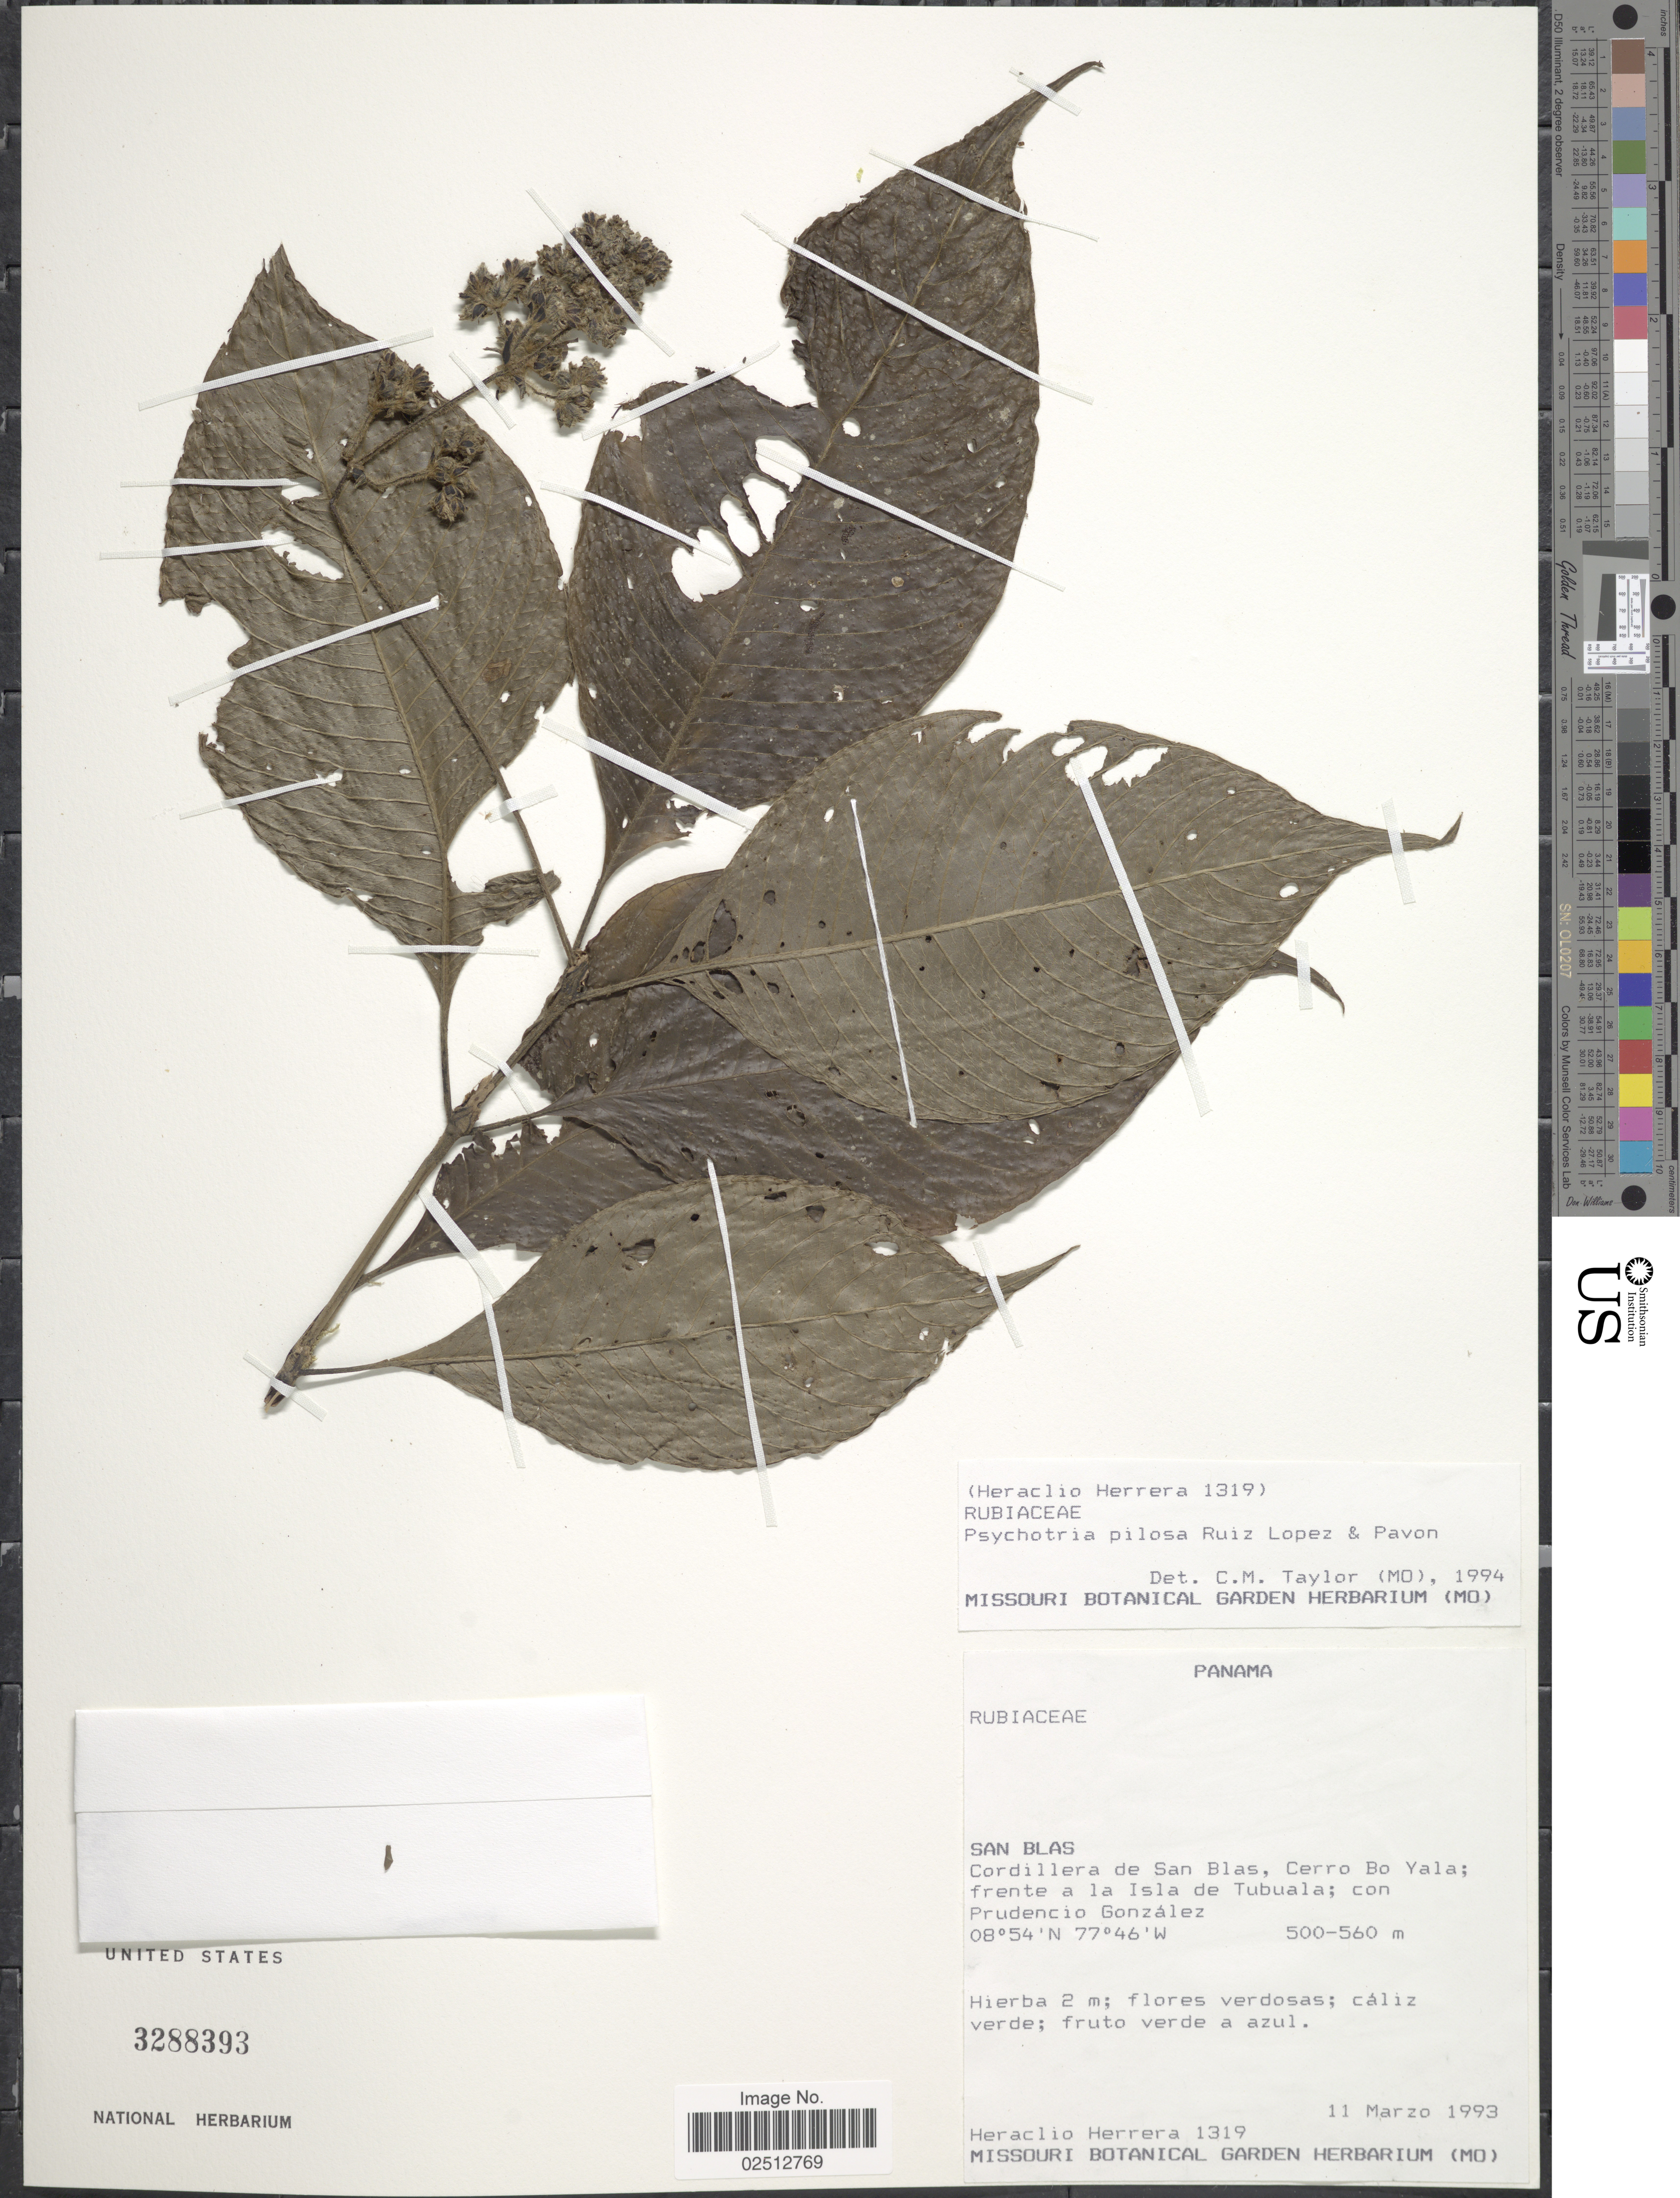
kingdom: Plantae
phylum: Tracheophyta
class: Magnoliopsida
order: Gentianales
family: Rubiaceae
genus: Psychotria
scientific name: Psychotria pilosa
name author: Ruiz & Pav.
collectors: H. Herrera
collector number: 1319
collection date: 1993-03-11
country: Panama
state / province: Kuna Yala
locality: Cordillera de San Blas, Cerro Bo Yala; frente a la isla de Tubuala; con Prudencio Gonzalez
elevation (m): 500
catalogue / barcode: US 3288393